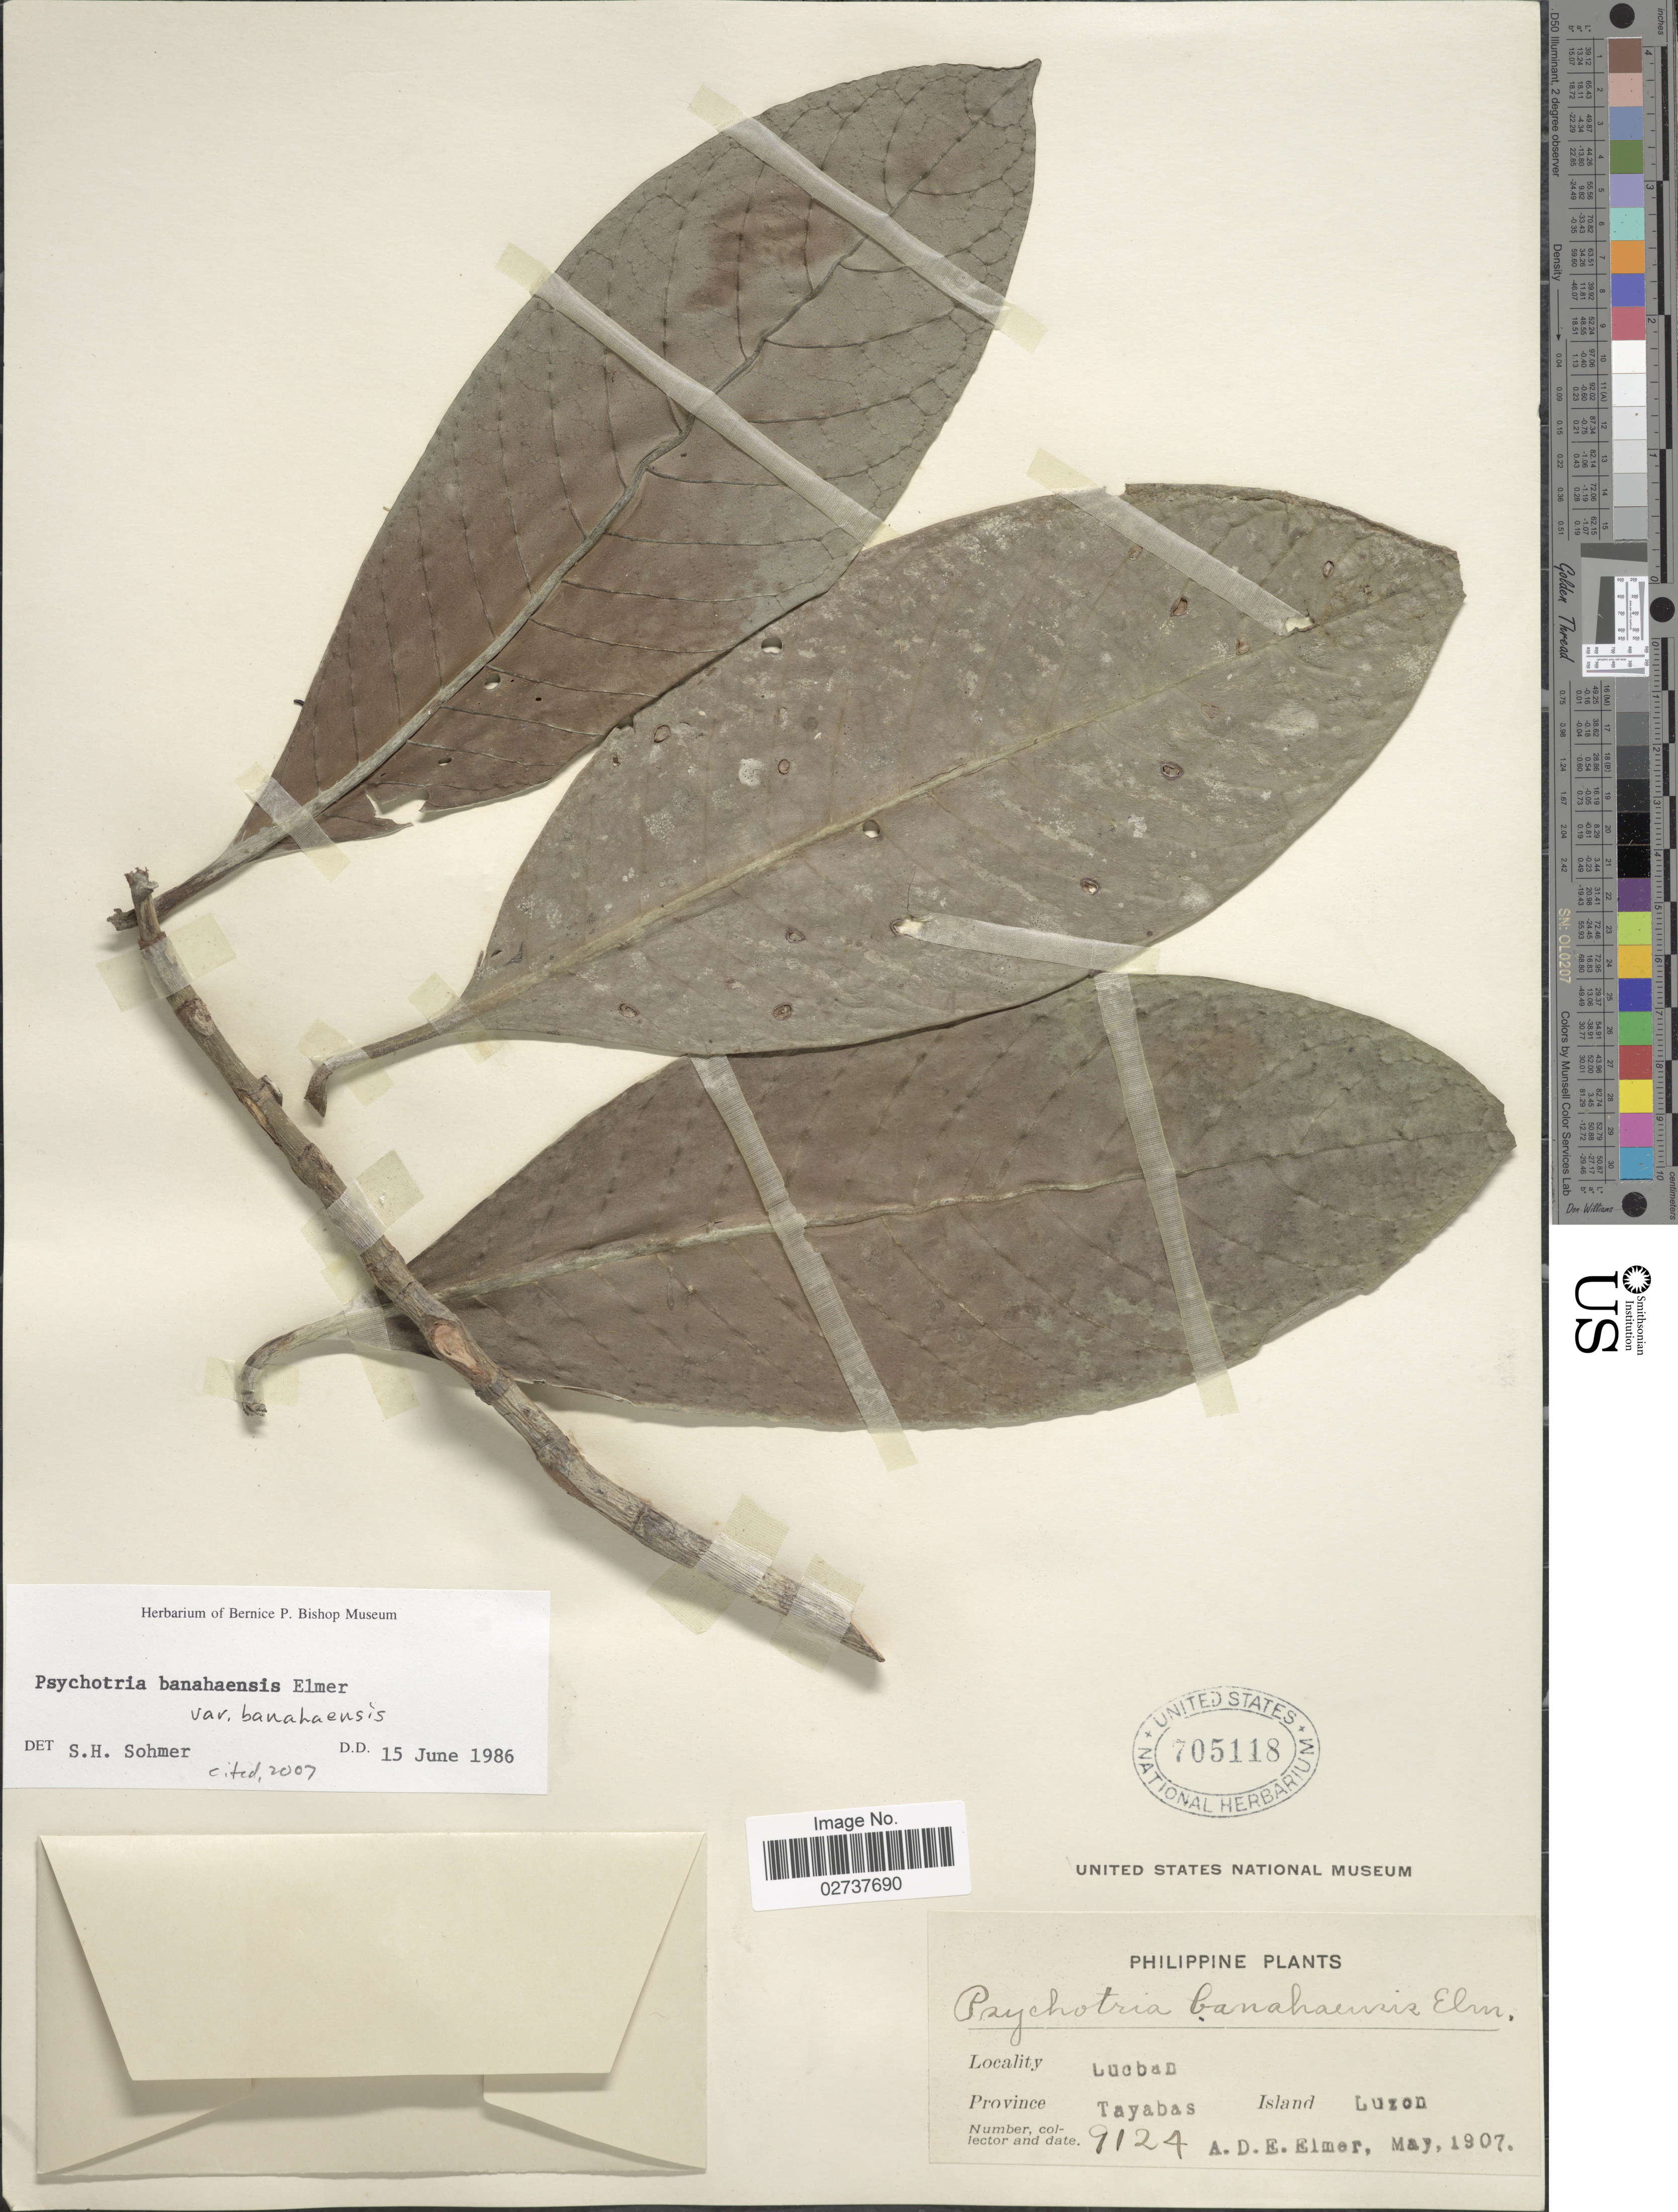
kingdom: Plantae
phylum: Tracheophyta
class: Magnoliopsida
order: Gentianales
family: Rubiaceae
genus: Psychotria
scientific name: Psychotria banahaensis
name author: Elmer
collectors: A. D. E. Elmer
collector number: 9124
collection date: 1907-05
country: Philippines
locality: Lucban. Province Tayabas. Island Luzon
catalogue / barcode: US 705118